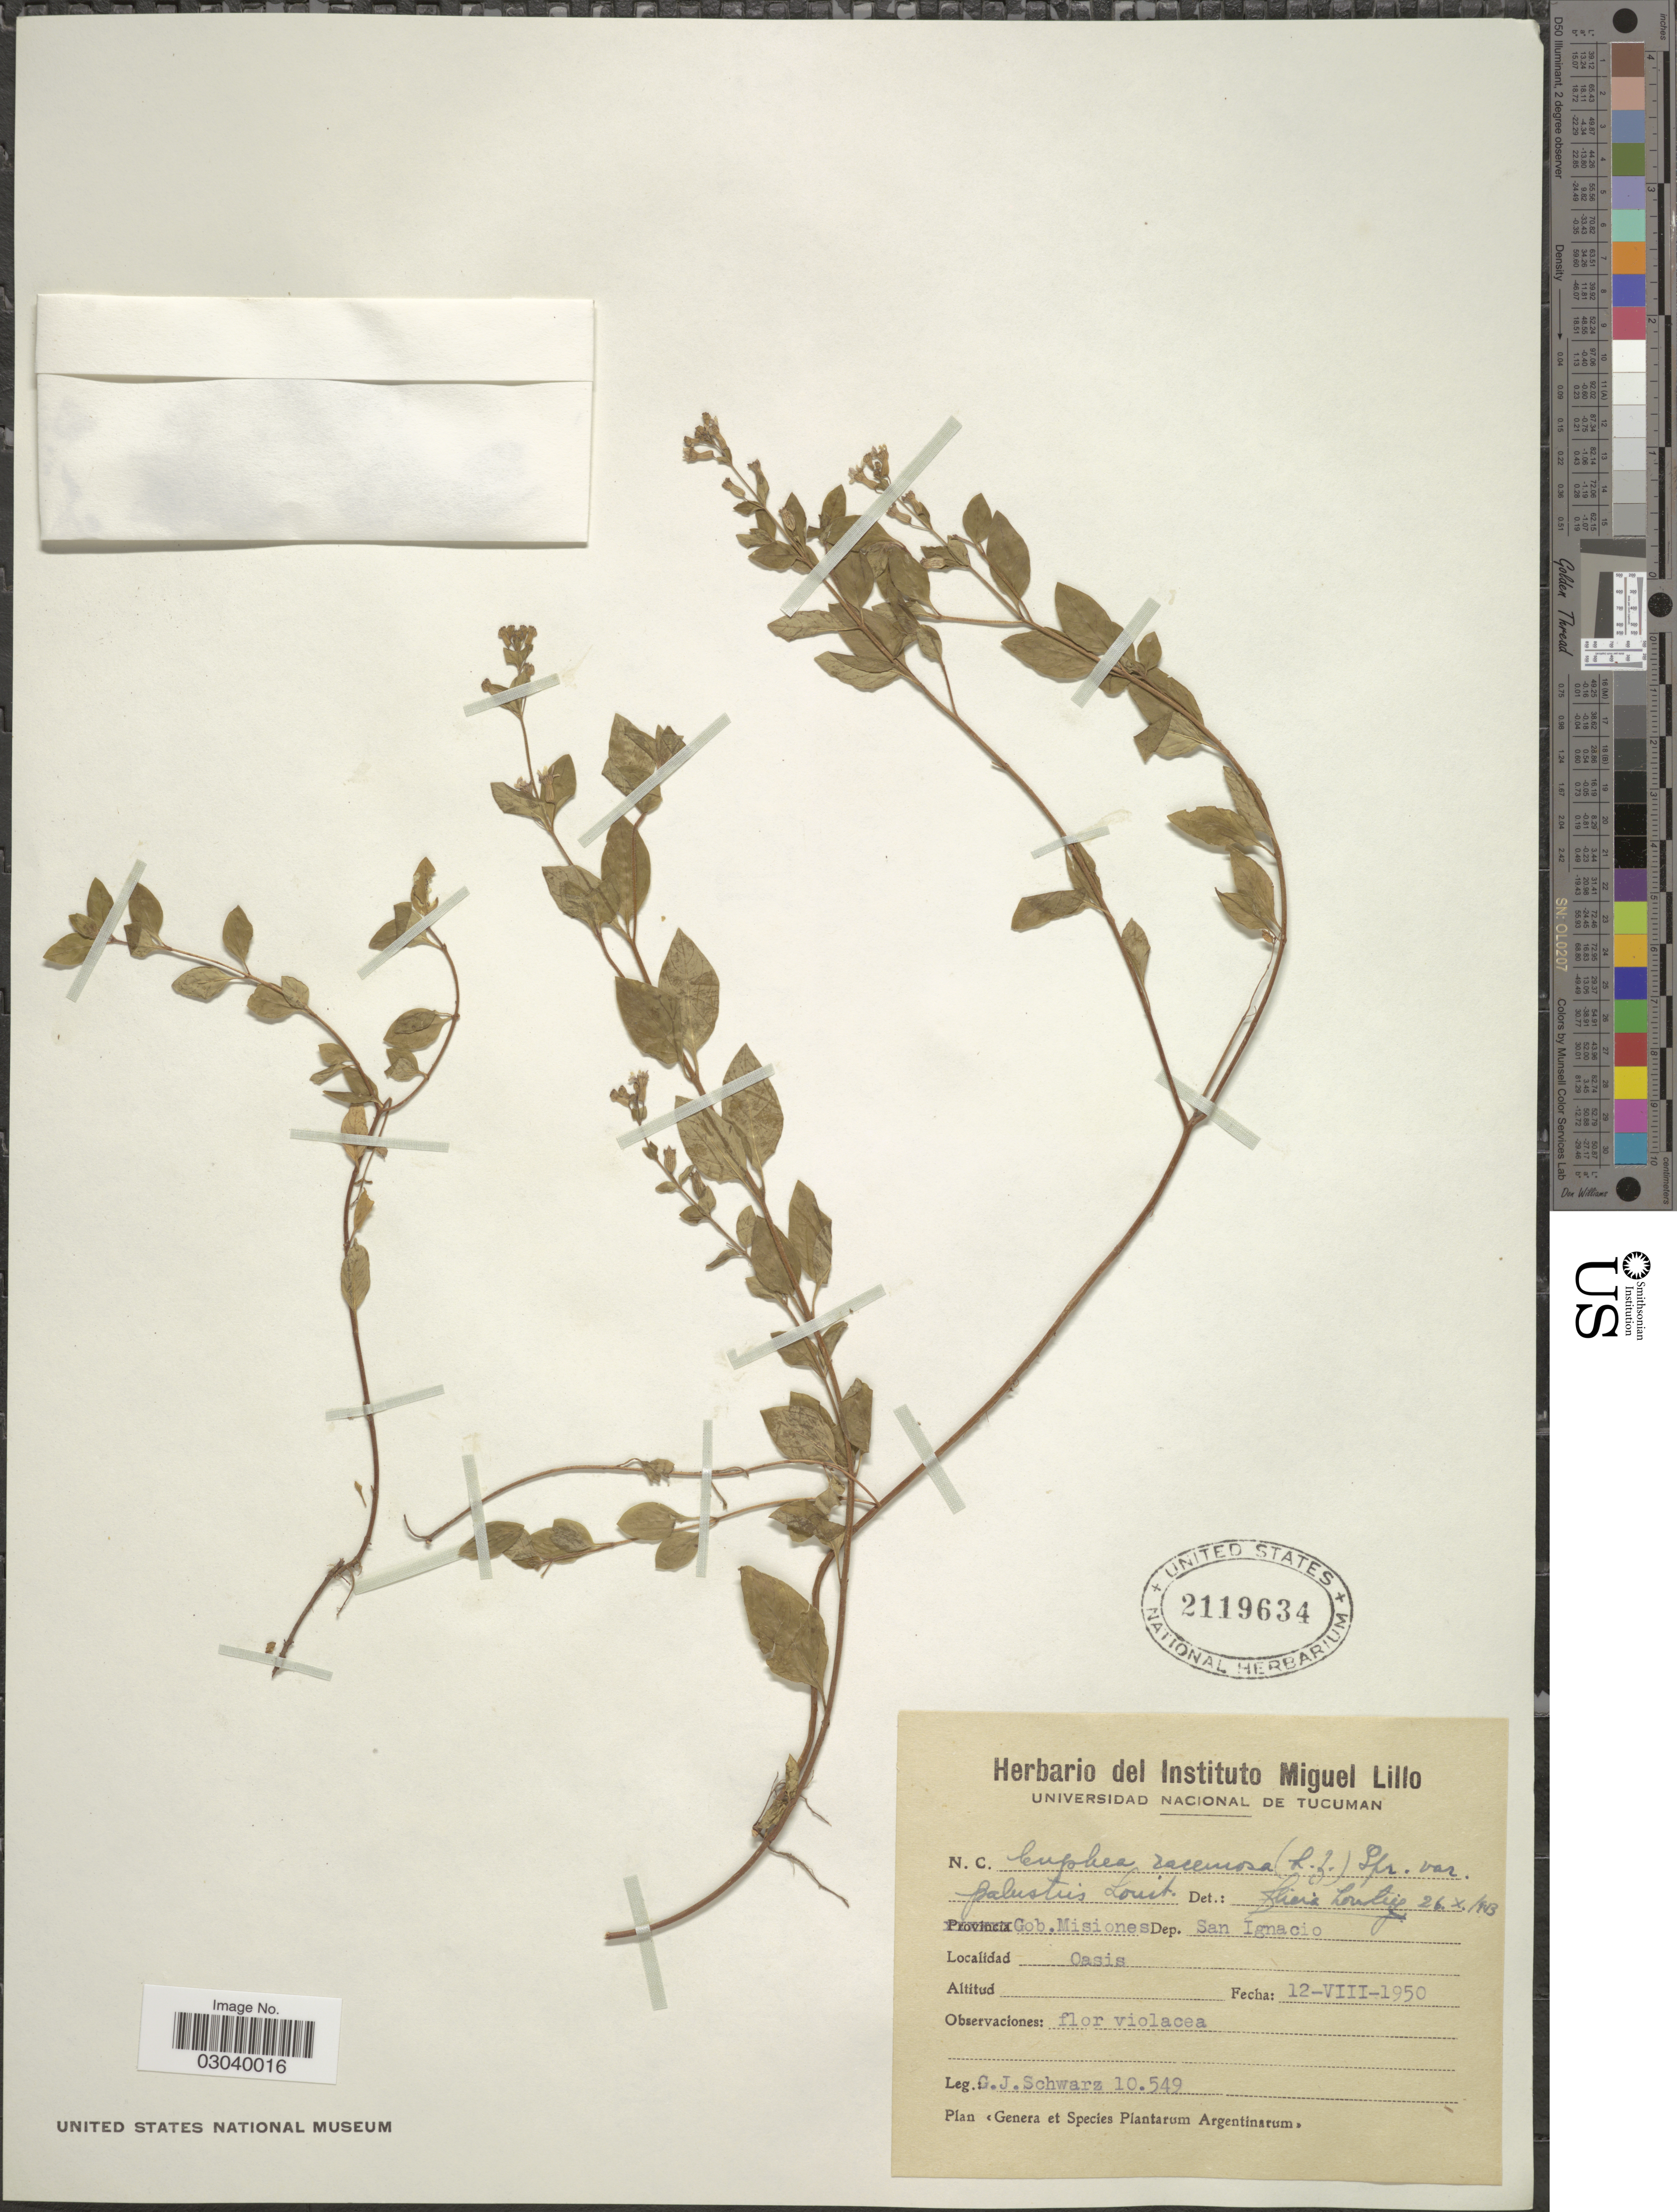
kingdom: Plantae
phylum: Tracheophyta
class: Magnoliopsida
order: Myrtales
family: Lythraceae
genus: Cuphea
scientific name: Cuphea racemosa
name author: (L. f.) Spreng.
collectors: G. J. Schwarz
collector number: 10549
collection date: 1950-08-12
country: Argentina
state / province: Misiones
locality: Gob. Misiones, Dep. San Ignacio, Oasis.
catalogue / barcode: US 2119634